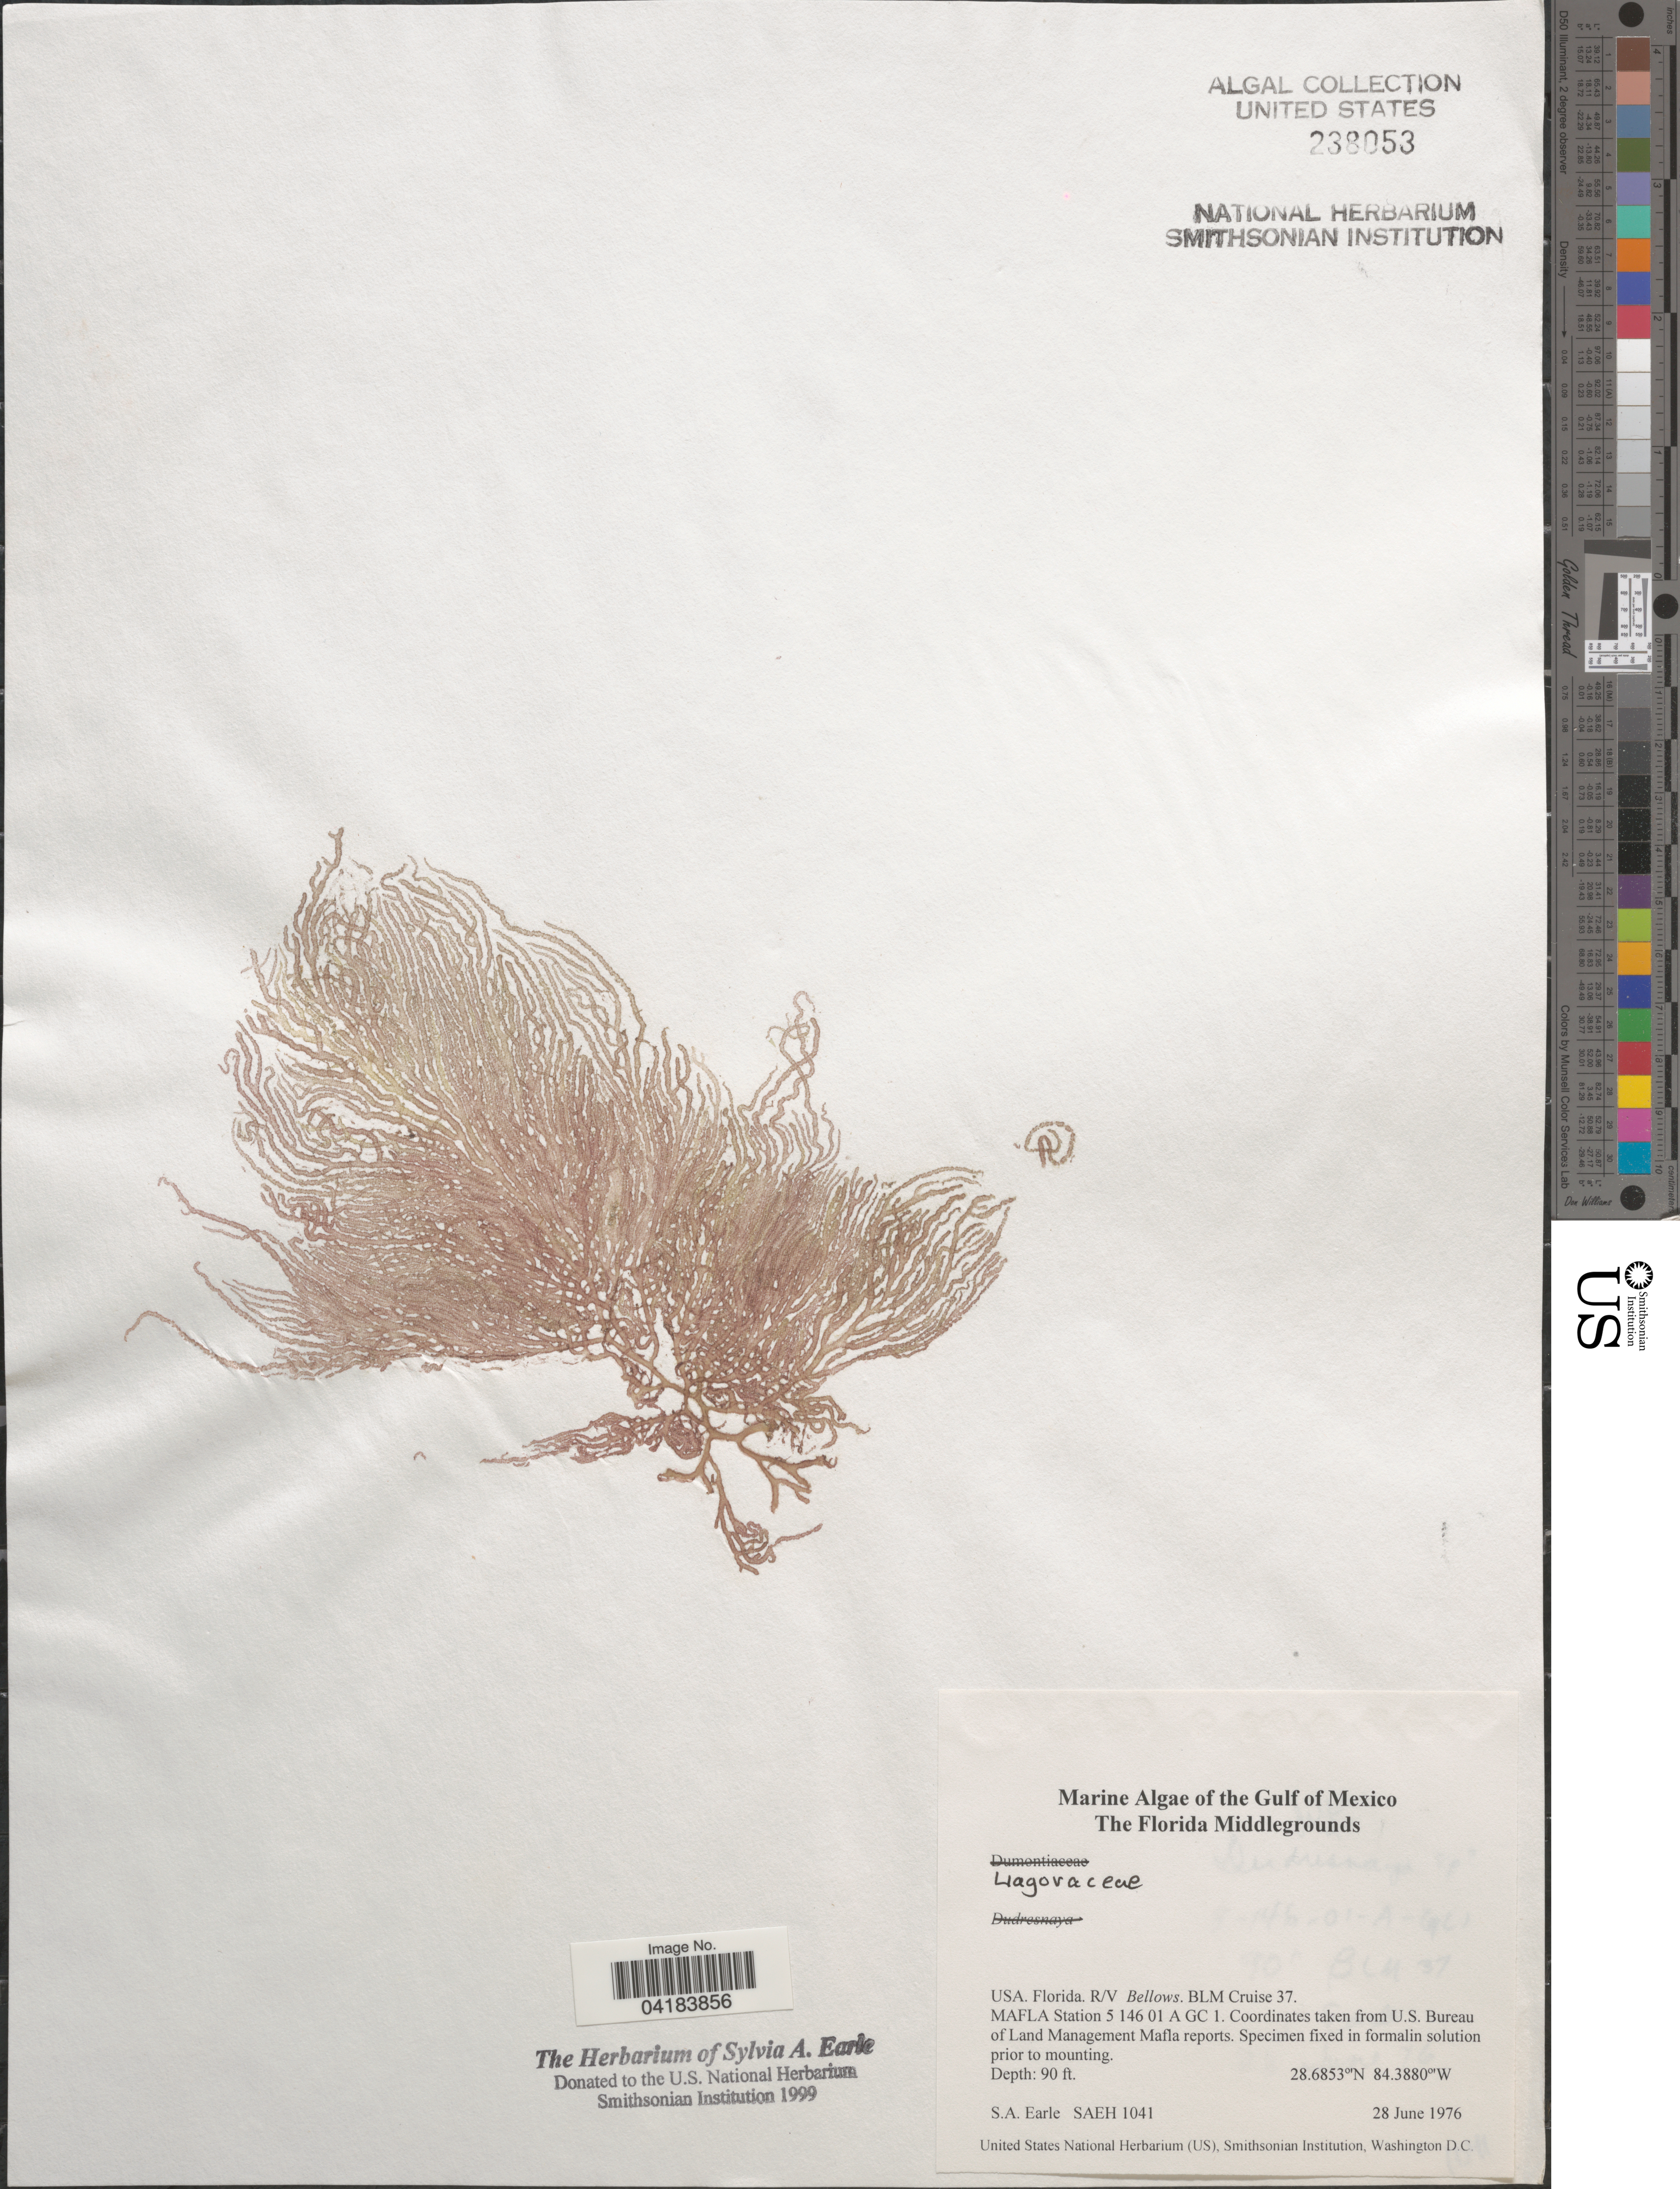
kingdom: Plantae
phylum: Rhodophyta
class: Florideophyceae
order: Nemaliales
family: Liagoraceae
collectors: S. A. Earle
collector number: SAEH1041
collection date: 1976-06-28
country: United States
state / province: Florida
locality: Gulf of Mexico. The Florida Middlegrounds. R/V Bellows. BLM Cruise 37. MAFLA Station 5 146 01 A GC 1.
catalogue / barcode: US 238053